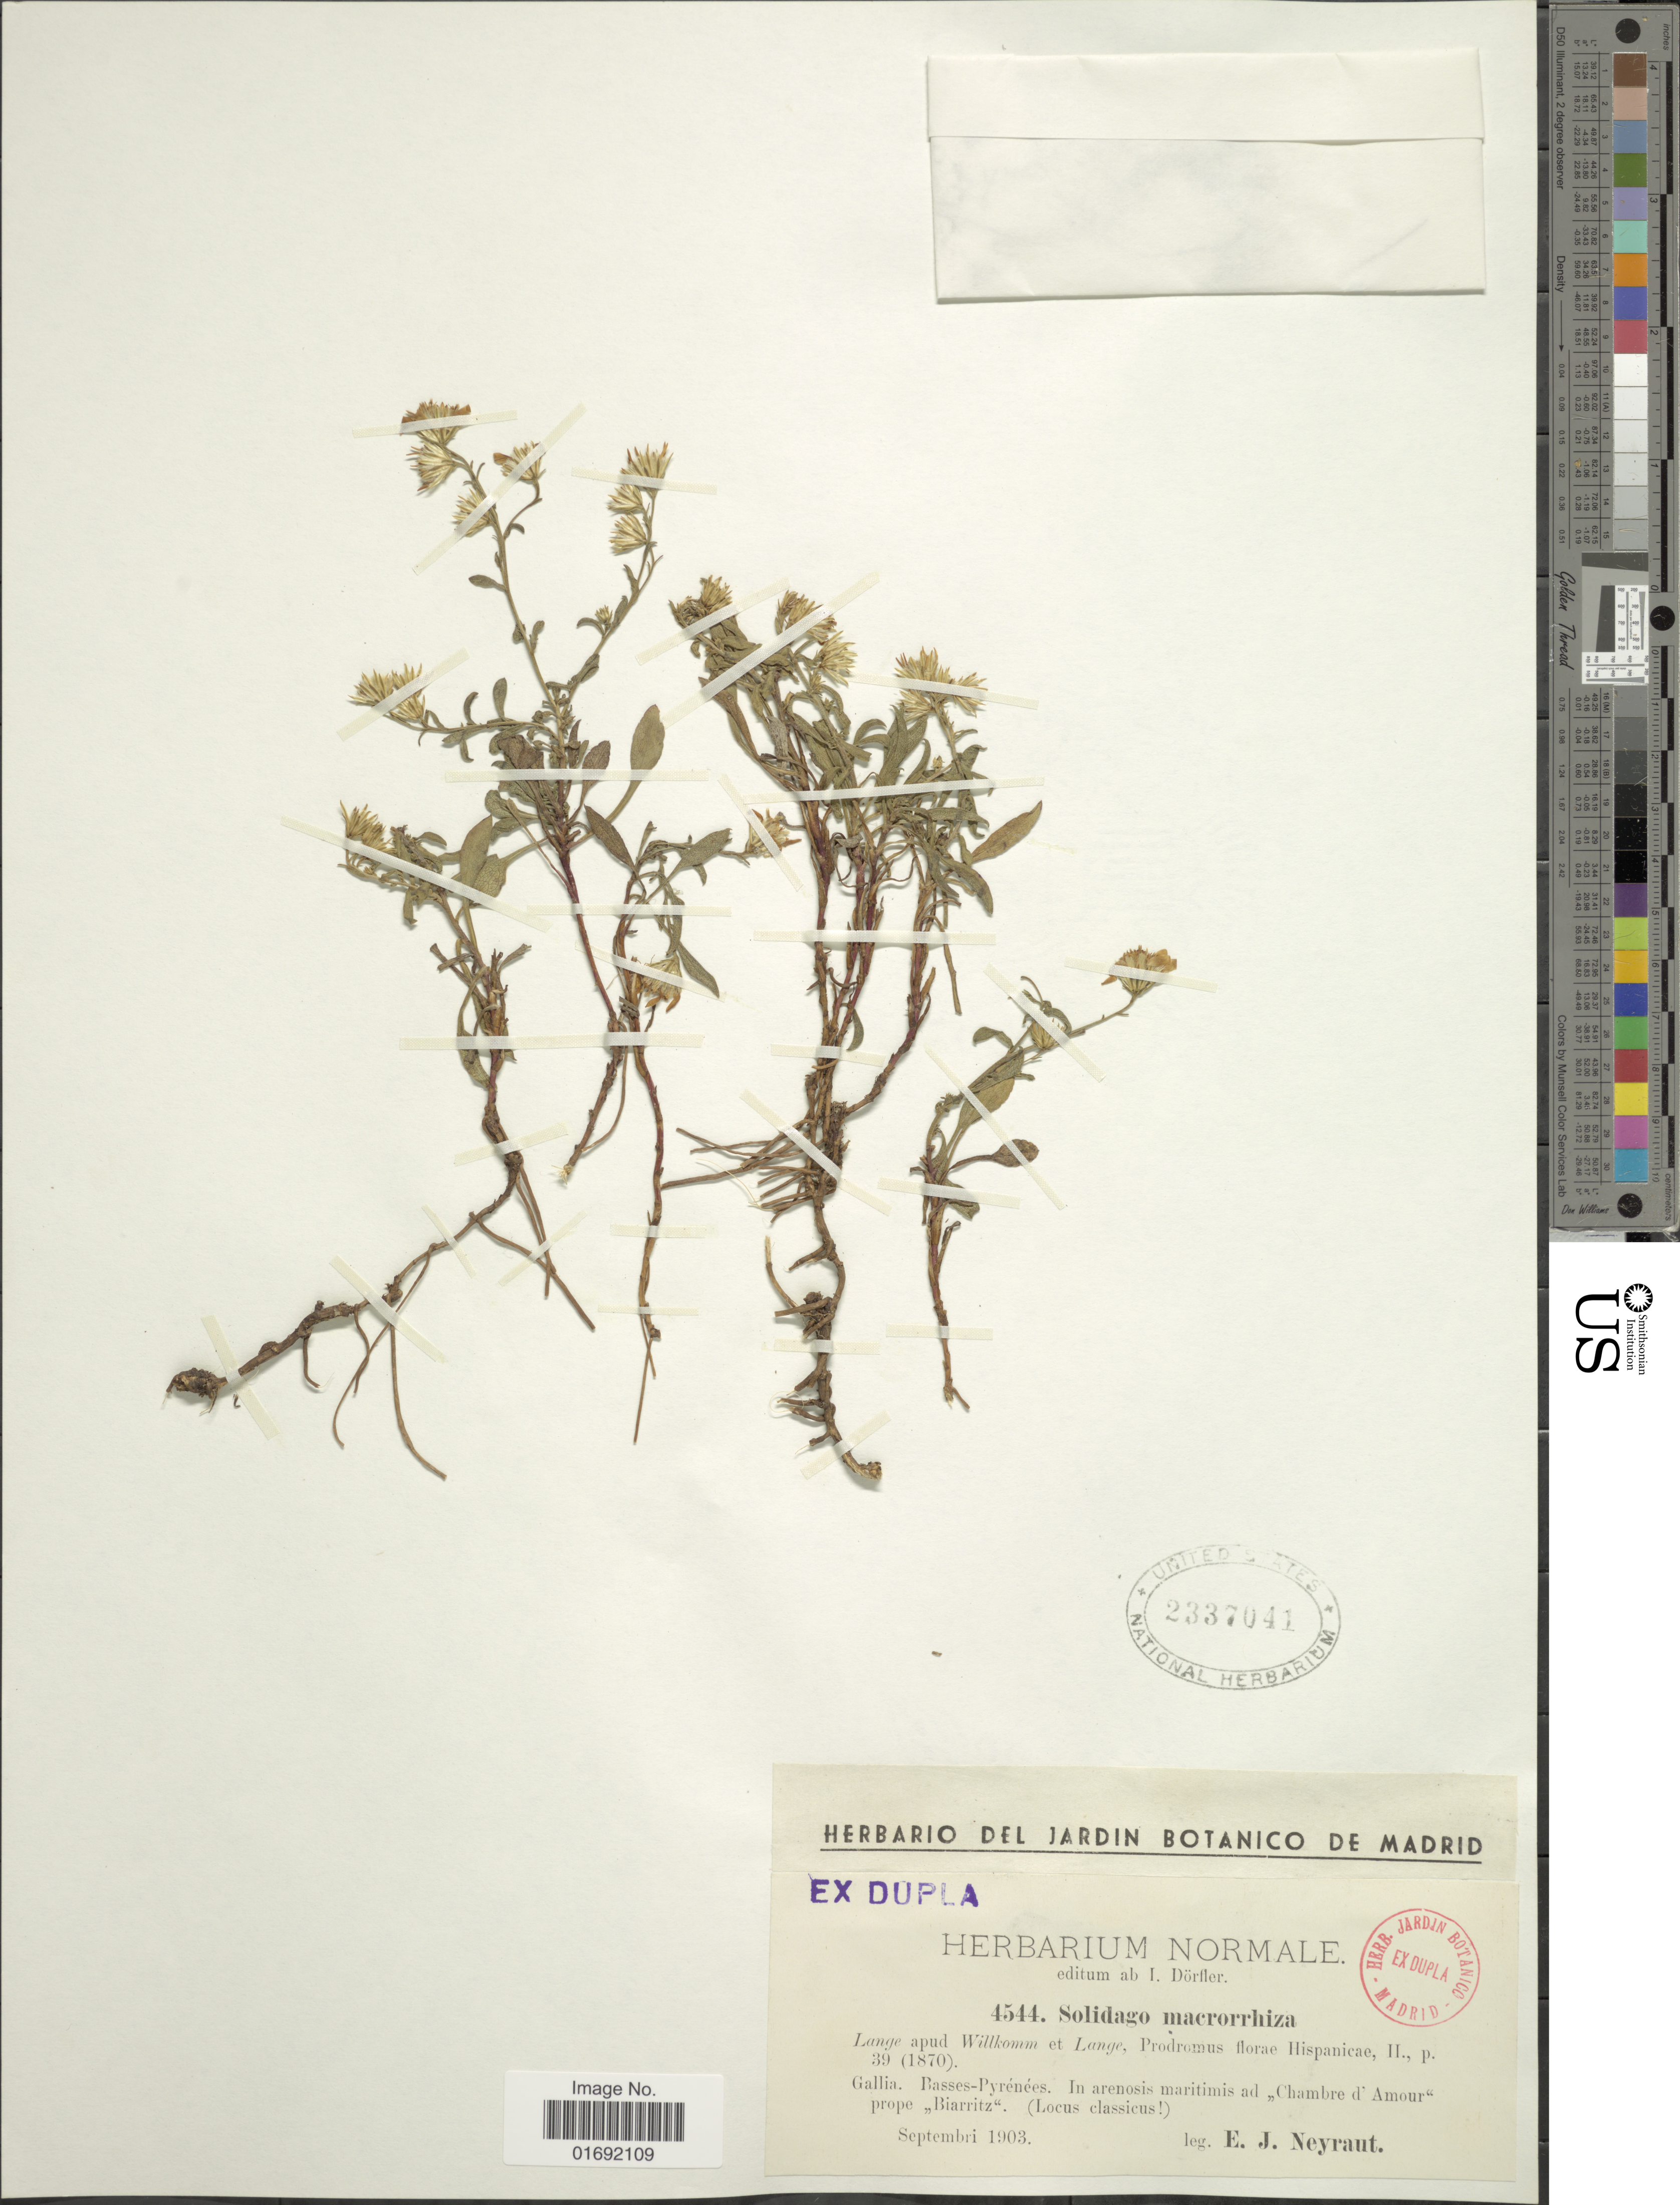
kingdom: Plantae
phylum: Tracheophyta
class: Magnoliopsida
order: Asterales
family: Asteraceae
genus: Solidago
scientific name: Solidago macrorrhiza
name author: Lange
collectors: E. Neyraut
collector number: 4544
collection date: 1903-09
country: France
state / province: Nouvelle-Aquitaine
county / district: Pyrénées-Atlantiques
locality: Gallia, Basses-Pyrenees, Chambre d'Amour, prope Biarritz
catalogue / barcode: US 2337041